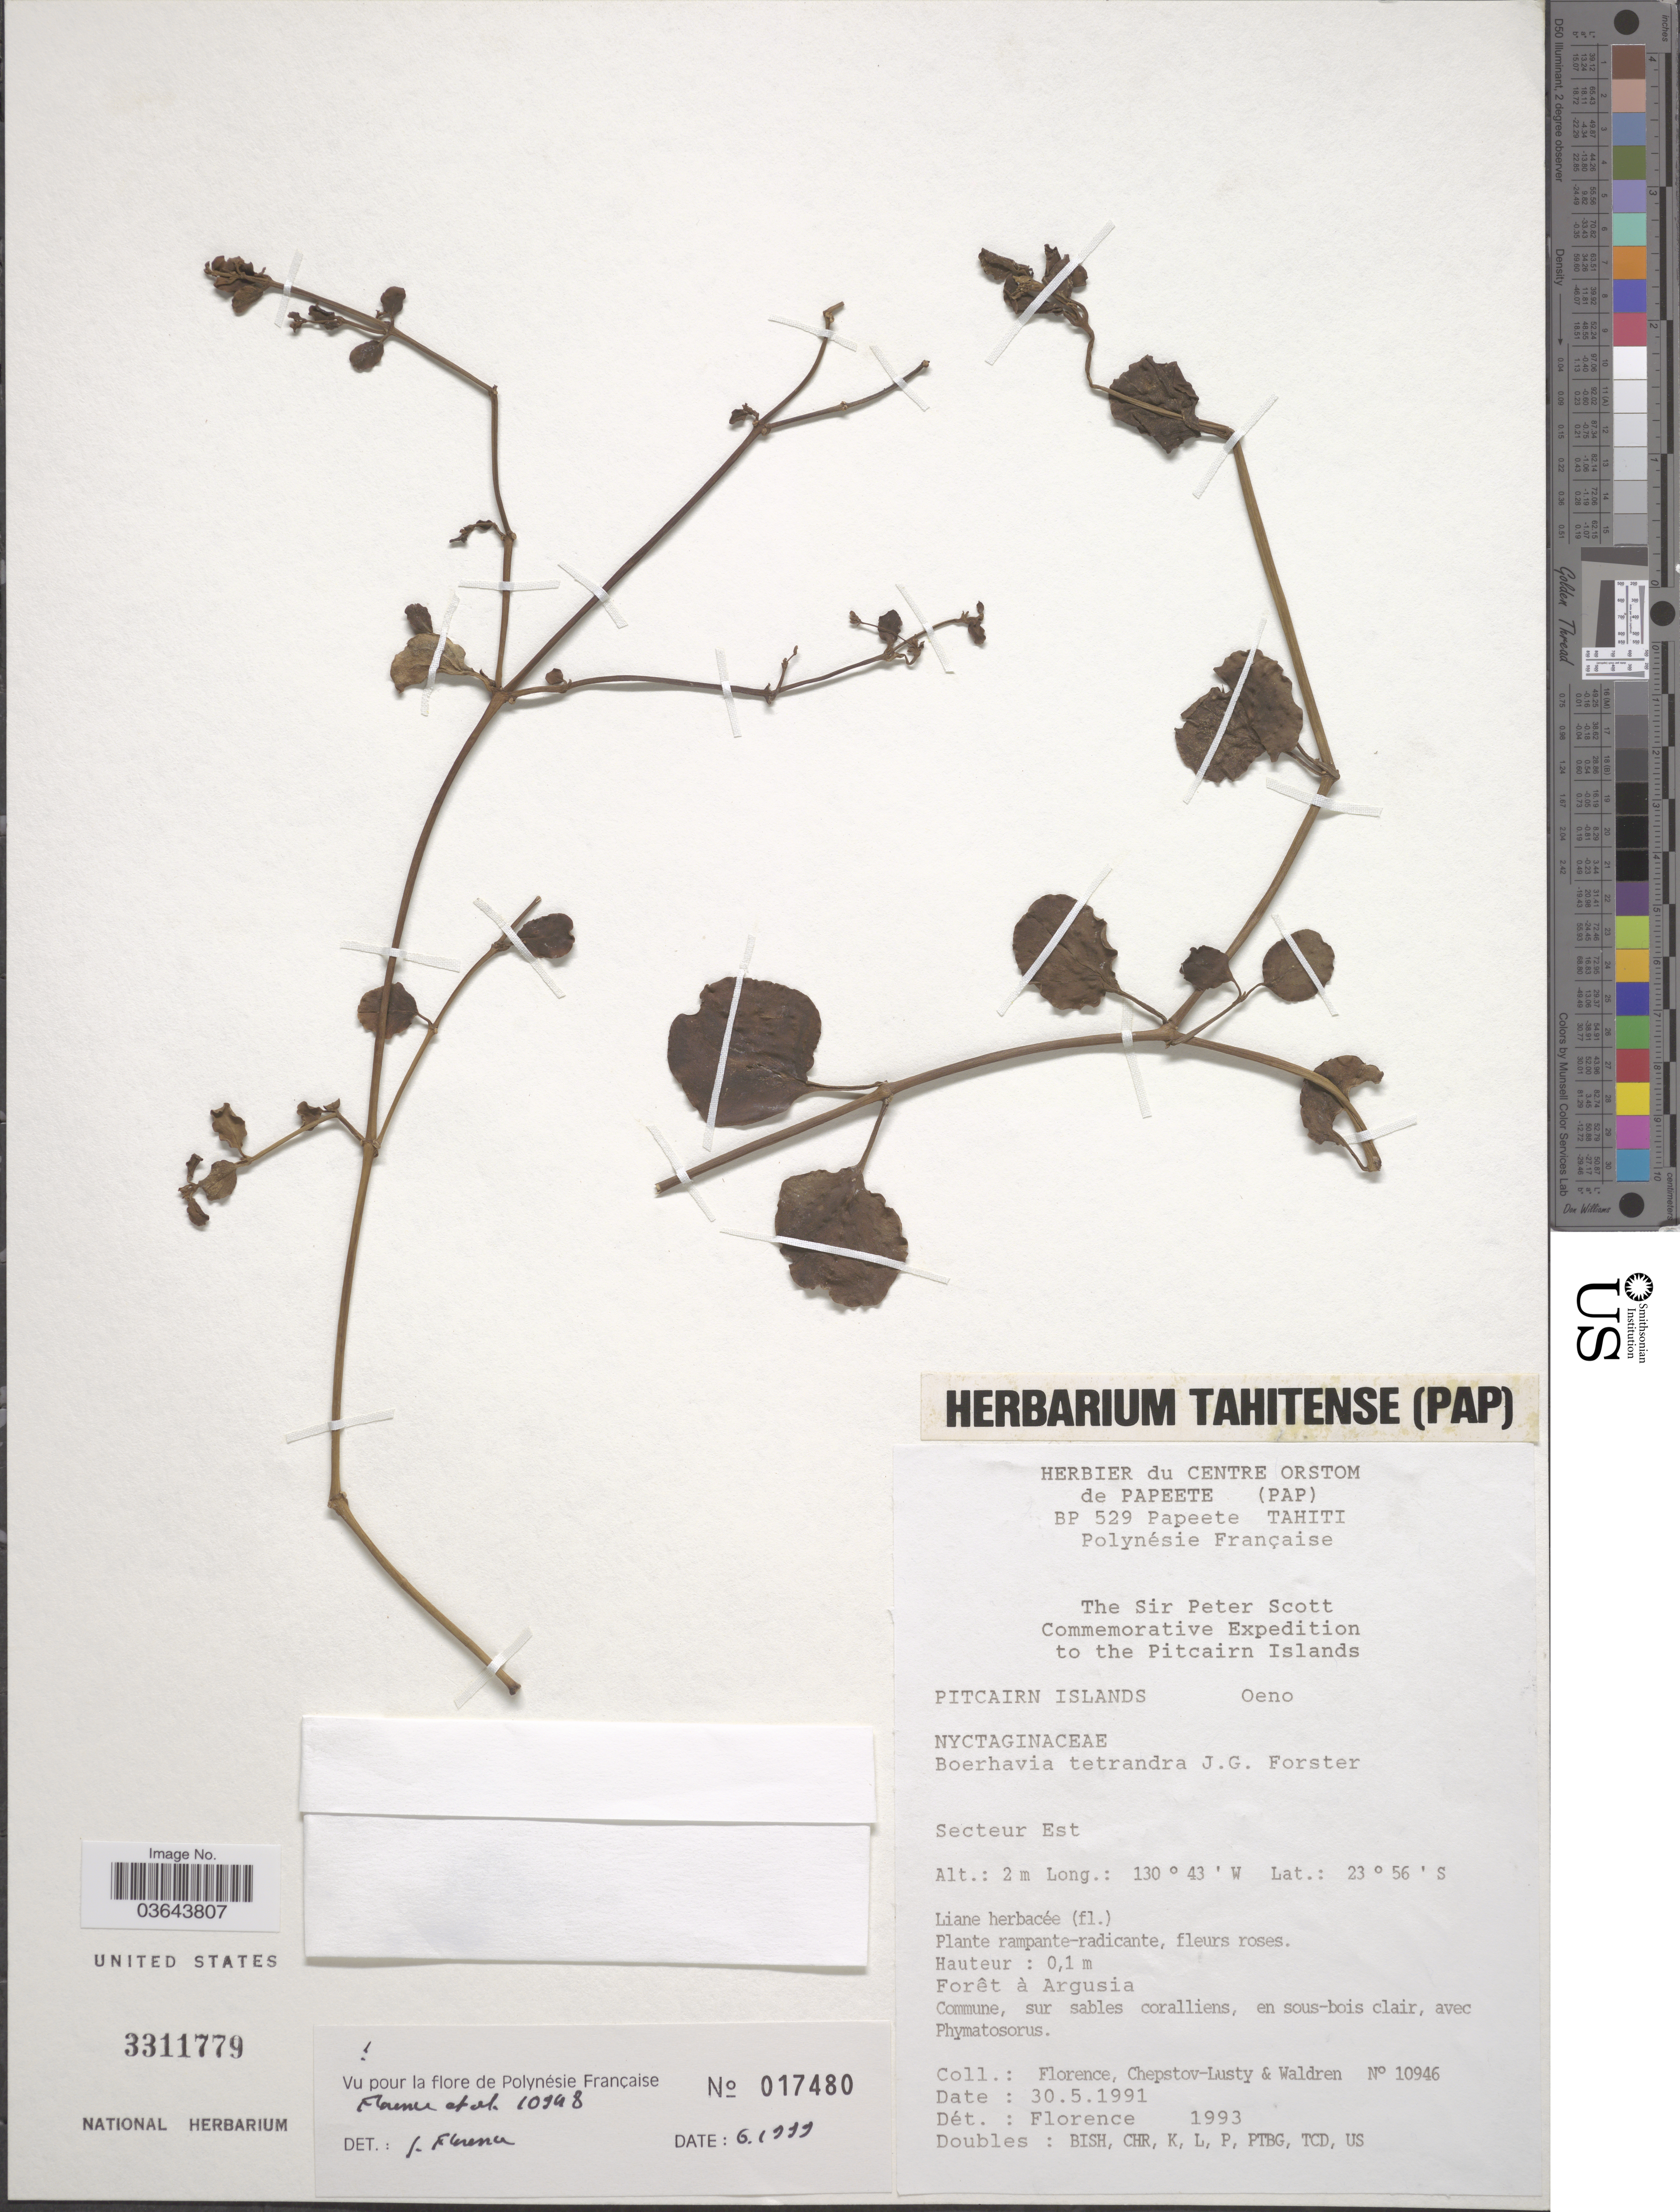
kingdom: Plantae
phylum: Tracheophyta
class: Magnoliopsida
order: Caryophyllales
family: Nyctaginaceae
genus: Boerhavia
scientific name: Boerhavia tetrandra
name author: G. Forst.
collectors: -. Florence, -. Chepstov-lusty & Waldren, --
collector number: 10946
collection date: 1991-05-30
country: Pitcairn Islands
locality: Oeno. Secteur Est.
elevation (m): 2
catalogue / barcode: US 3311779